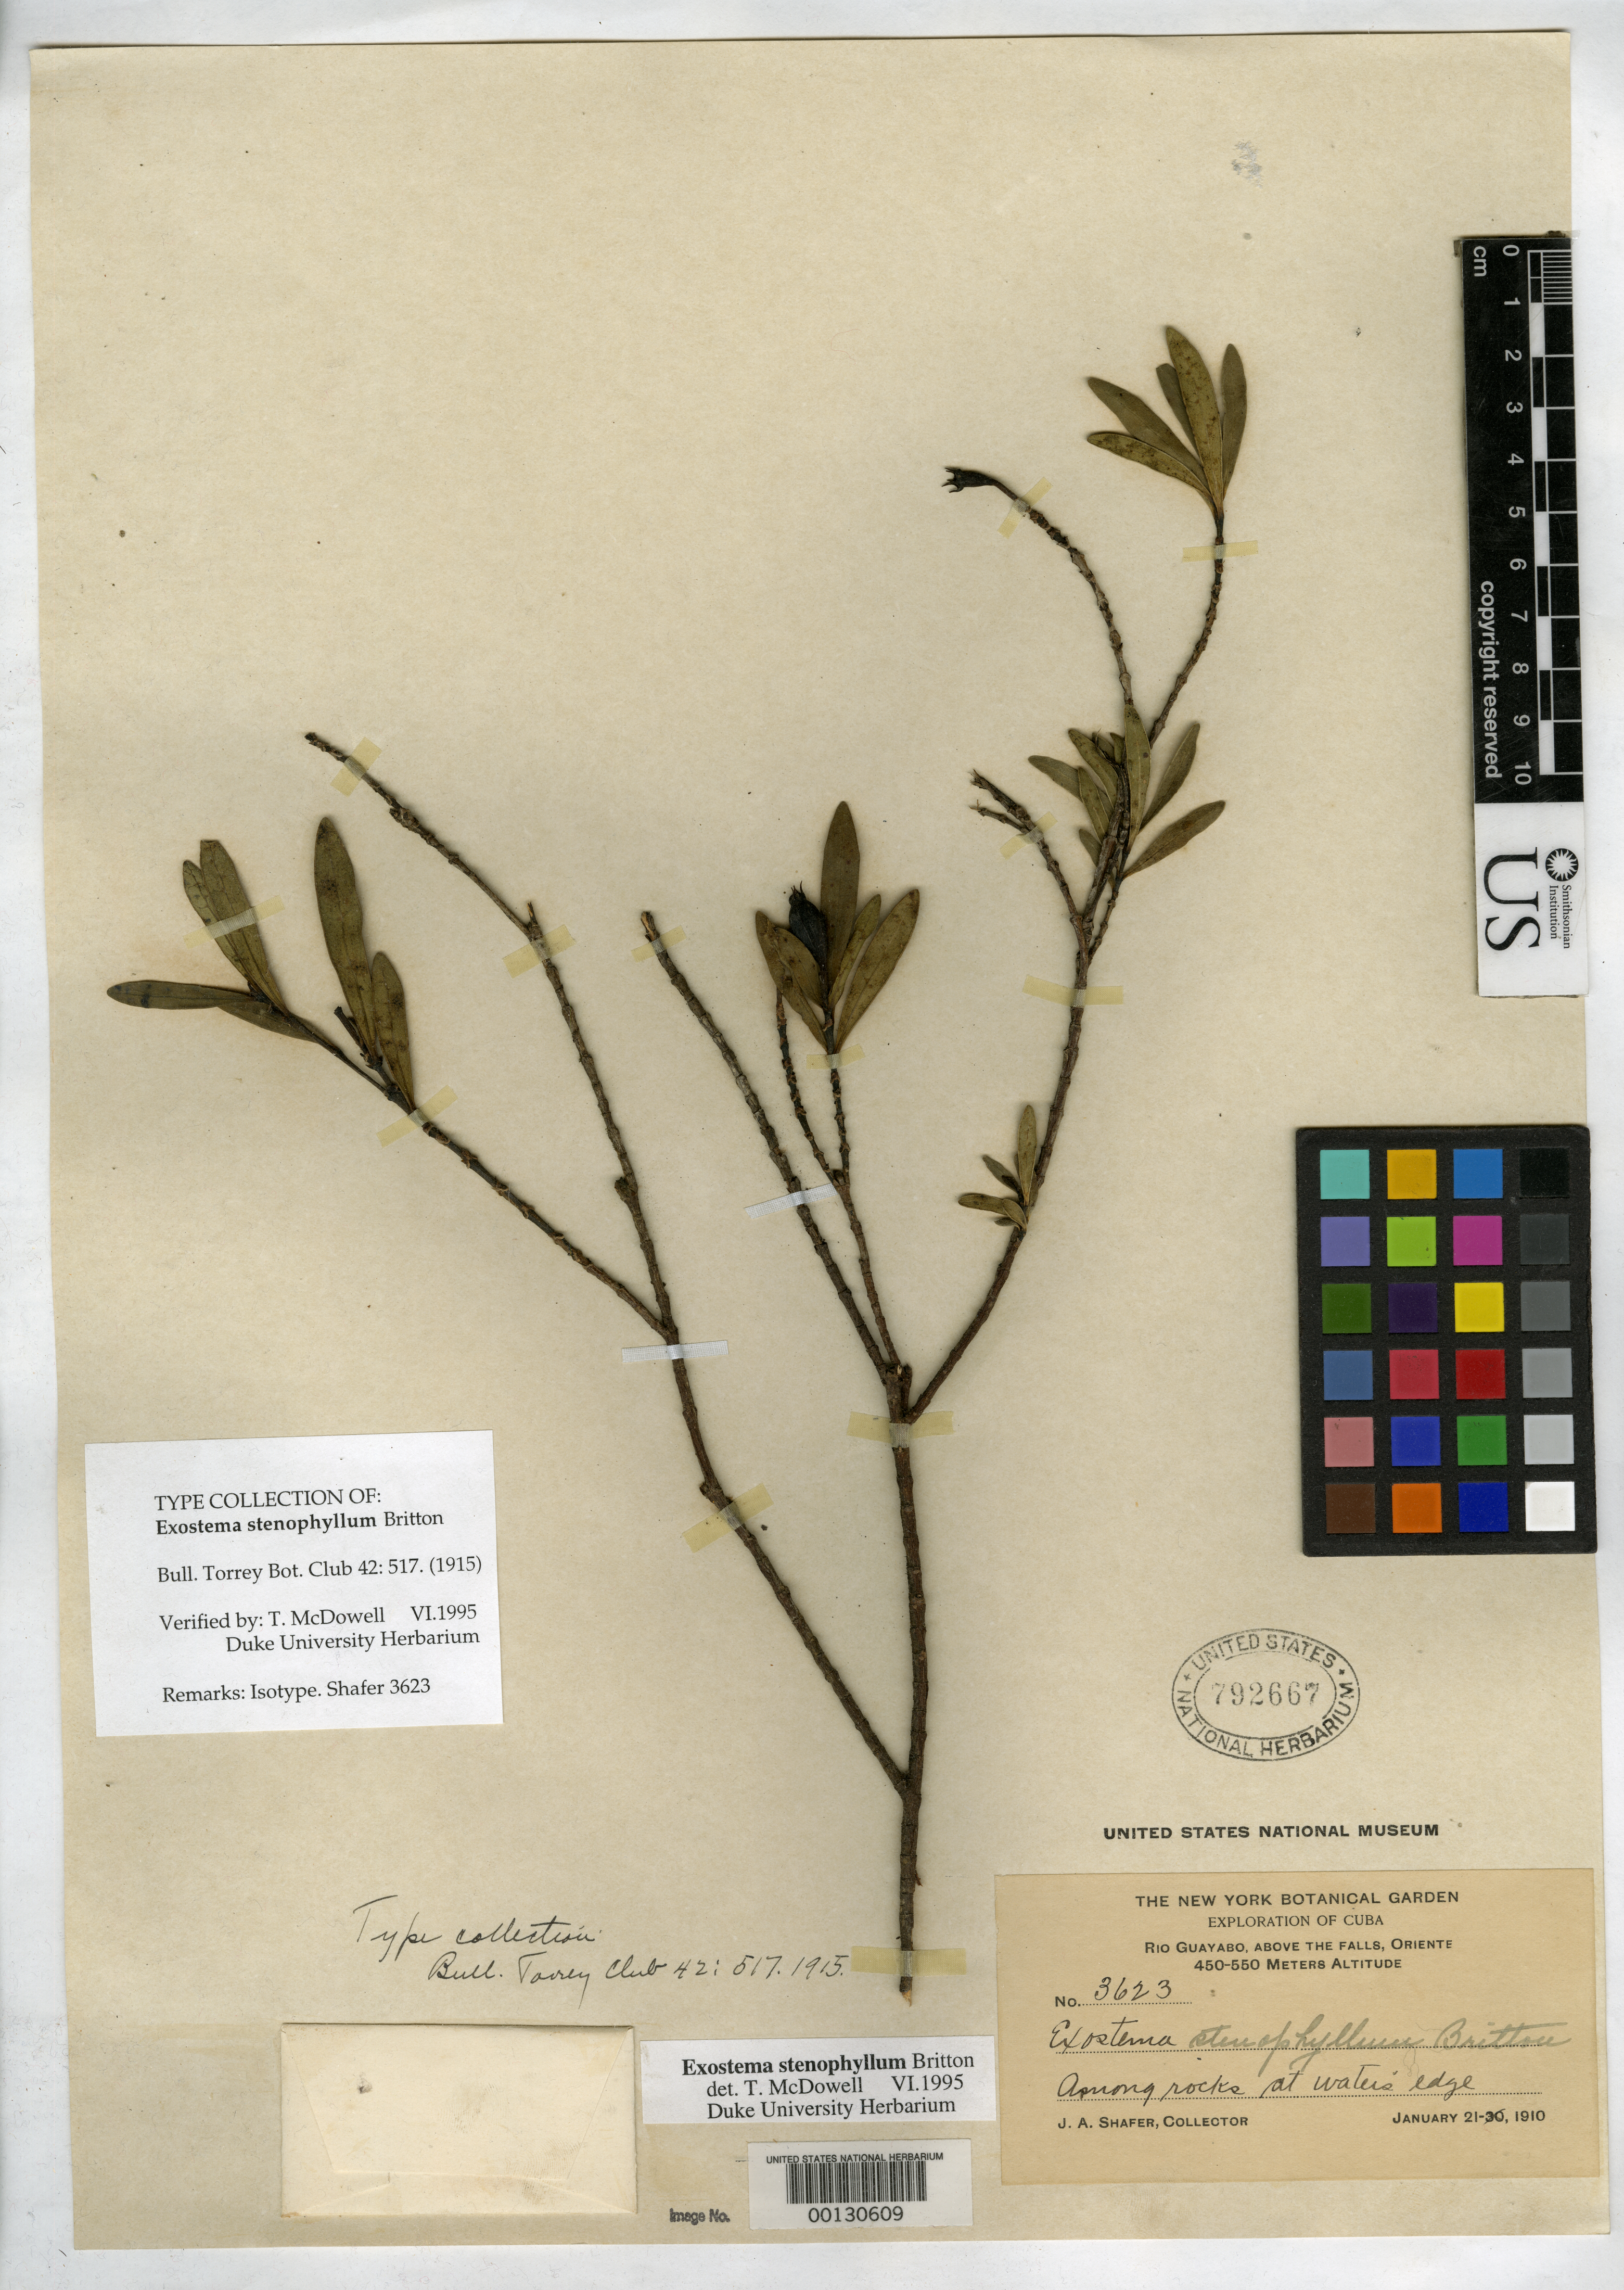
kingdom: Plantae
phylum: Tracheophyta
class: Magnoliopsida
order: Gentianales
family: Rubiaceae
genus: Exostema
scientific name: Exostema stenophyllum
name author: Britton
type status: Isotype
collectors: J. A. Shafer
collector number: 3623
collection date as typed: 21 Jan 1910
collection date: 1910-01-21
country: Cuba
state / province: Oriente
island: Greater Antilles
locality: Rio Guayabo, above falls.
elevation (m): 450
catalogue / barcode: US 792667